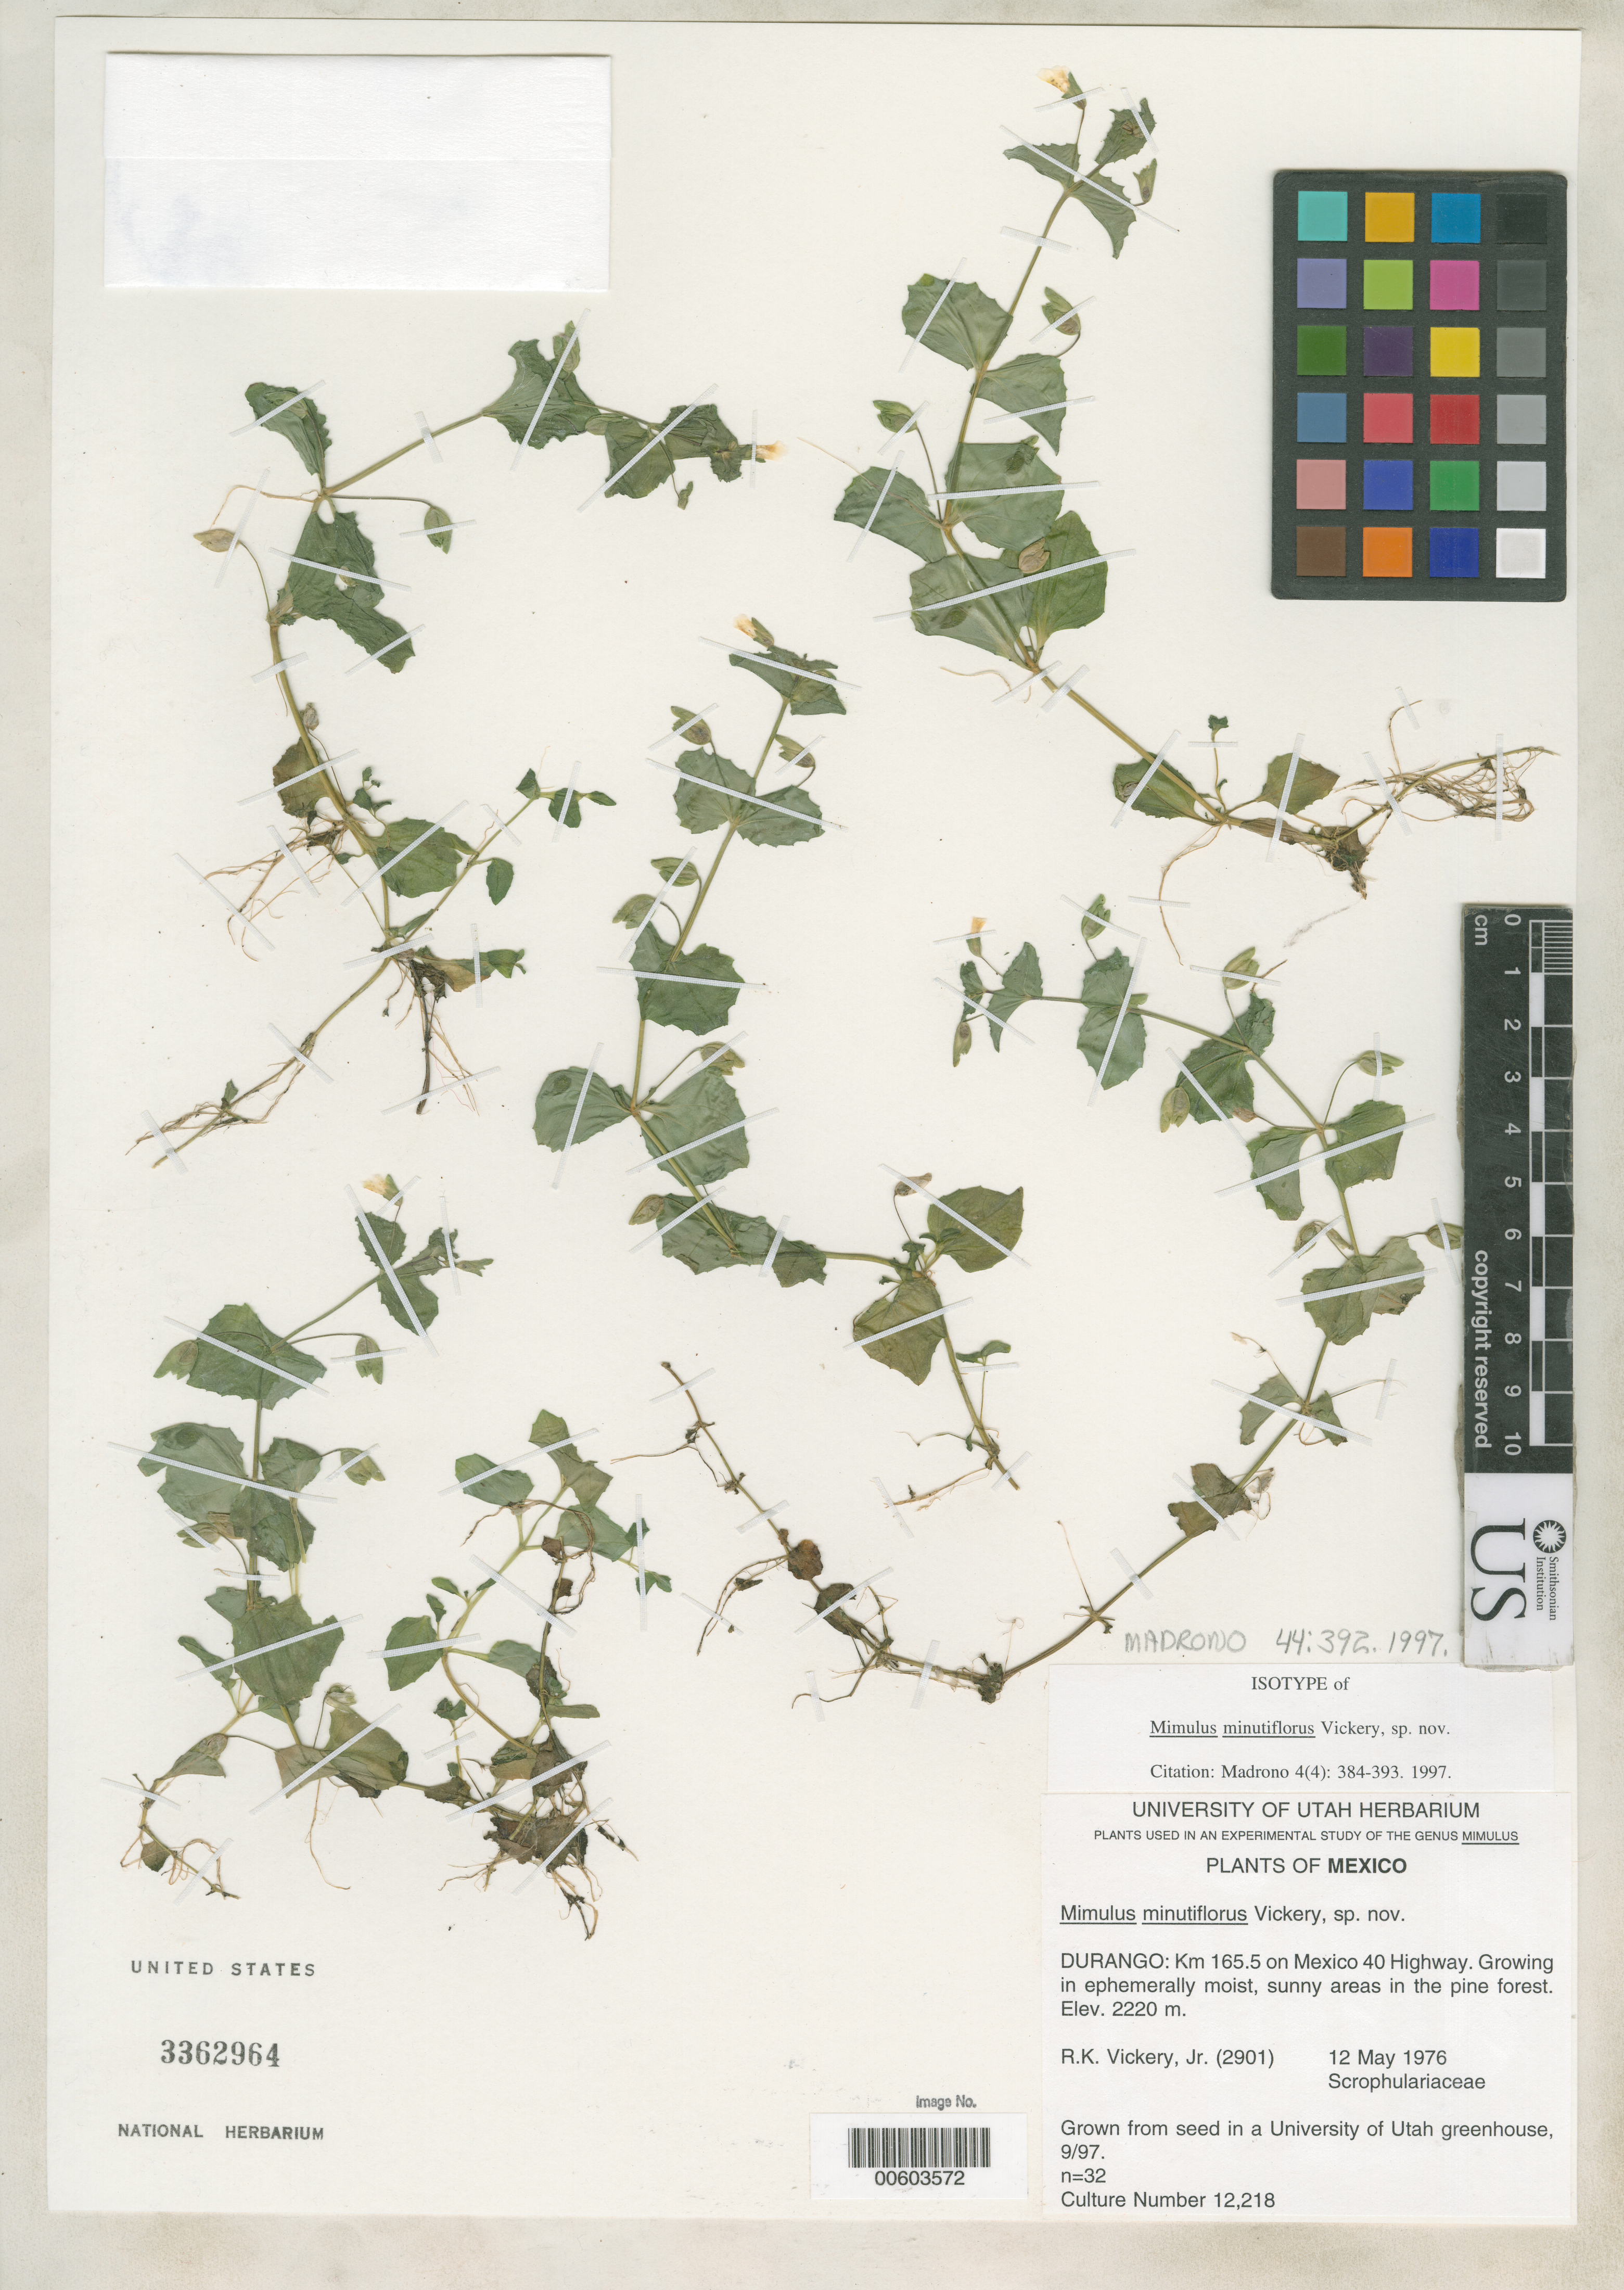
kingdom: Plantae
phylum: Tracheophyta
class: Magnoliopsida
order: Lamiales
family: Phrymaceae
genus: Mimulus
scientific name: Mimulus minutiflorus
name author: R.K. Vickery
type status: Possible Isosyntype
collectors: R. Vickery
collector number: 2901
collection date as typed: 12 May 1976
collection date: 1976-05-12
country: Mexico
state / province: Durango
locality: Km 165.5 on Mexico 40 highway.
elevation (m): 2220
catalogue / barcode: US 3362964